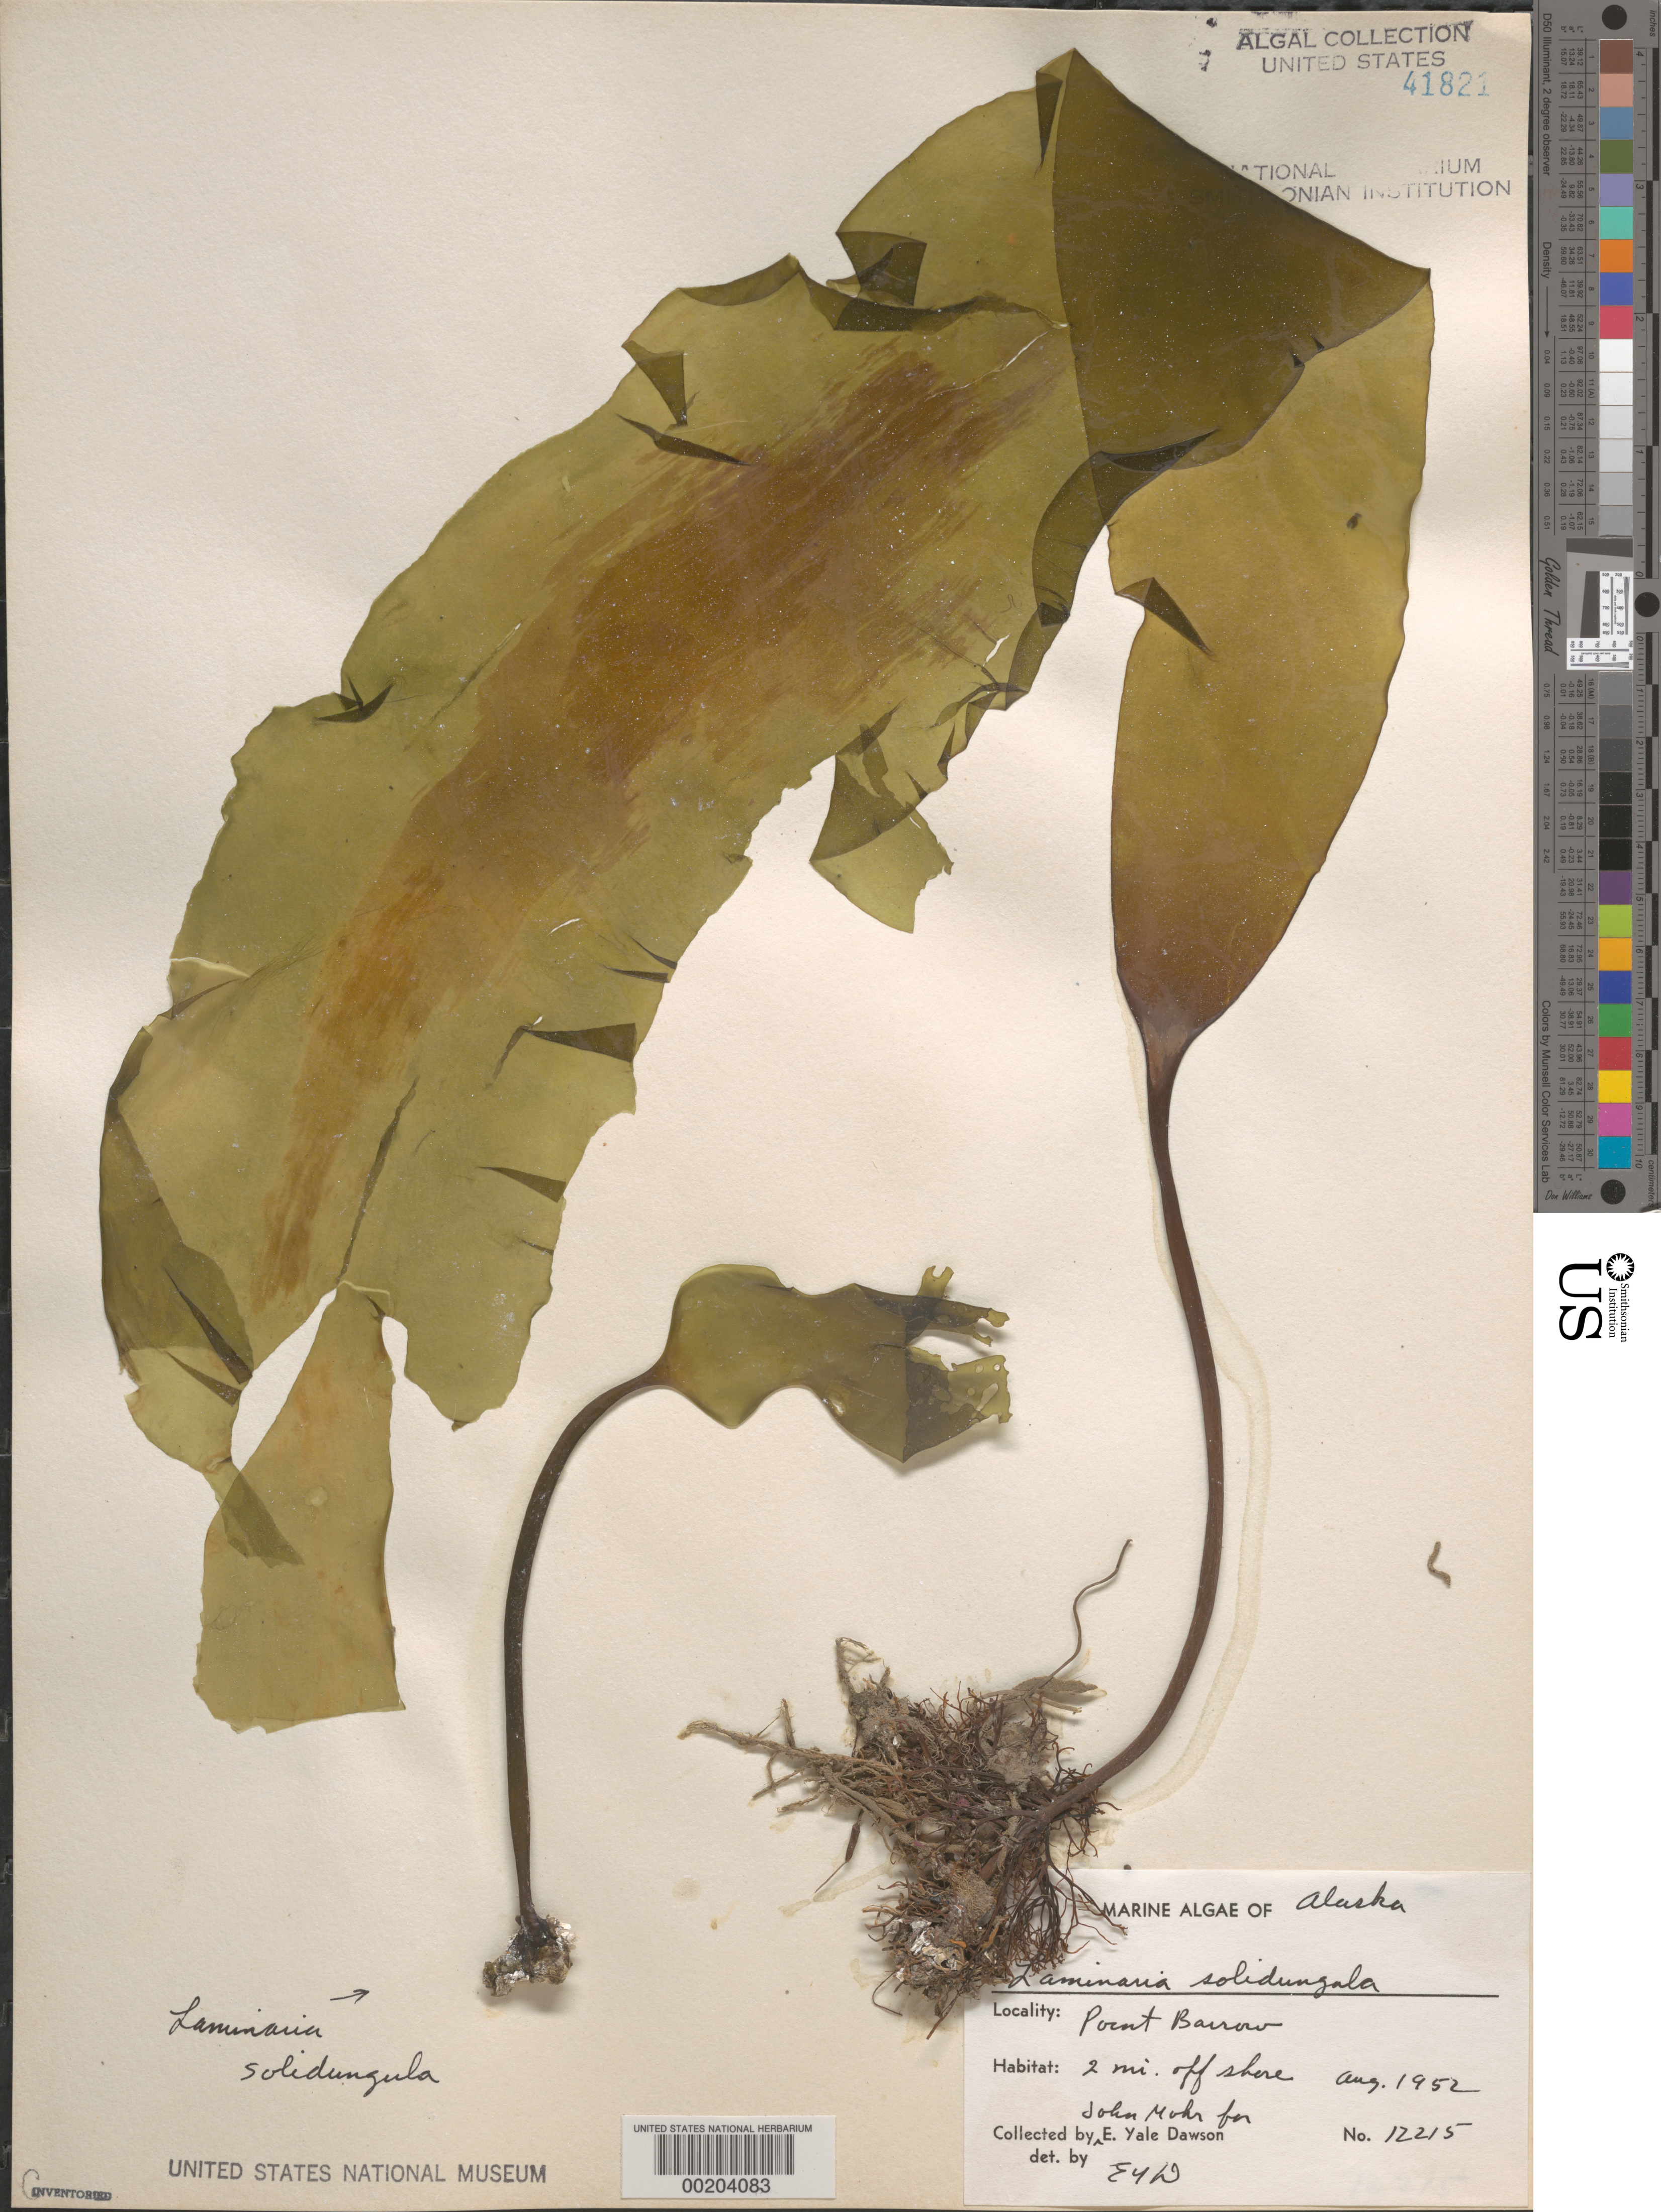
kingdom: Chromista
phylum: Ochrophyta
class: Phaeophyceae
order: Laminariales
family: Laminariaceae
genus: Laminaria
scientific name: Laminaria solidungula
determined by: Dawson, E. Y.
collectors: J. Mohr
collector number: EYD 12215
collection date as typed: Aug 1952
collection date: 1952-08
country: United States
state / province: Alaska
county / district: North Slope Division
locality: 2 miles off Point Barrow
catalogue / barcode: US 41821